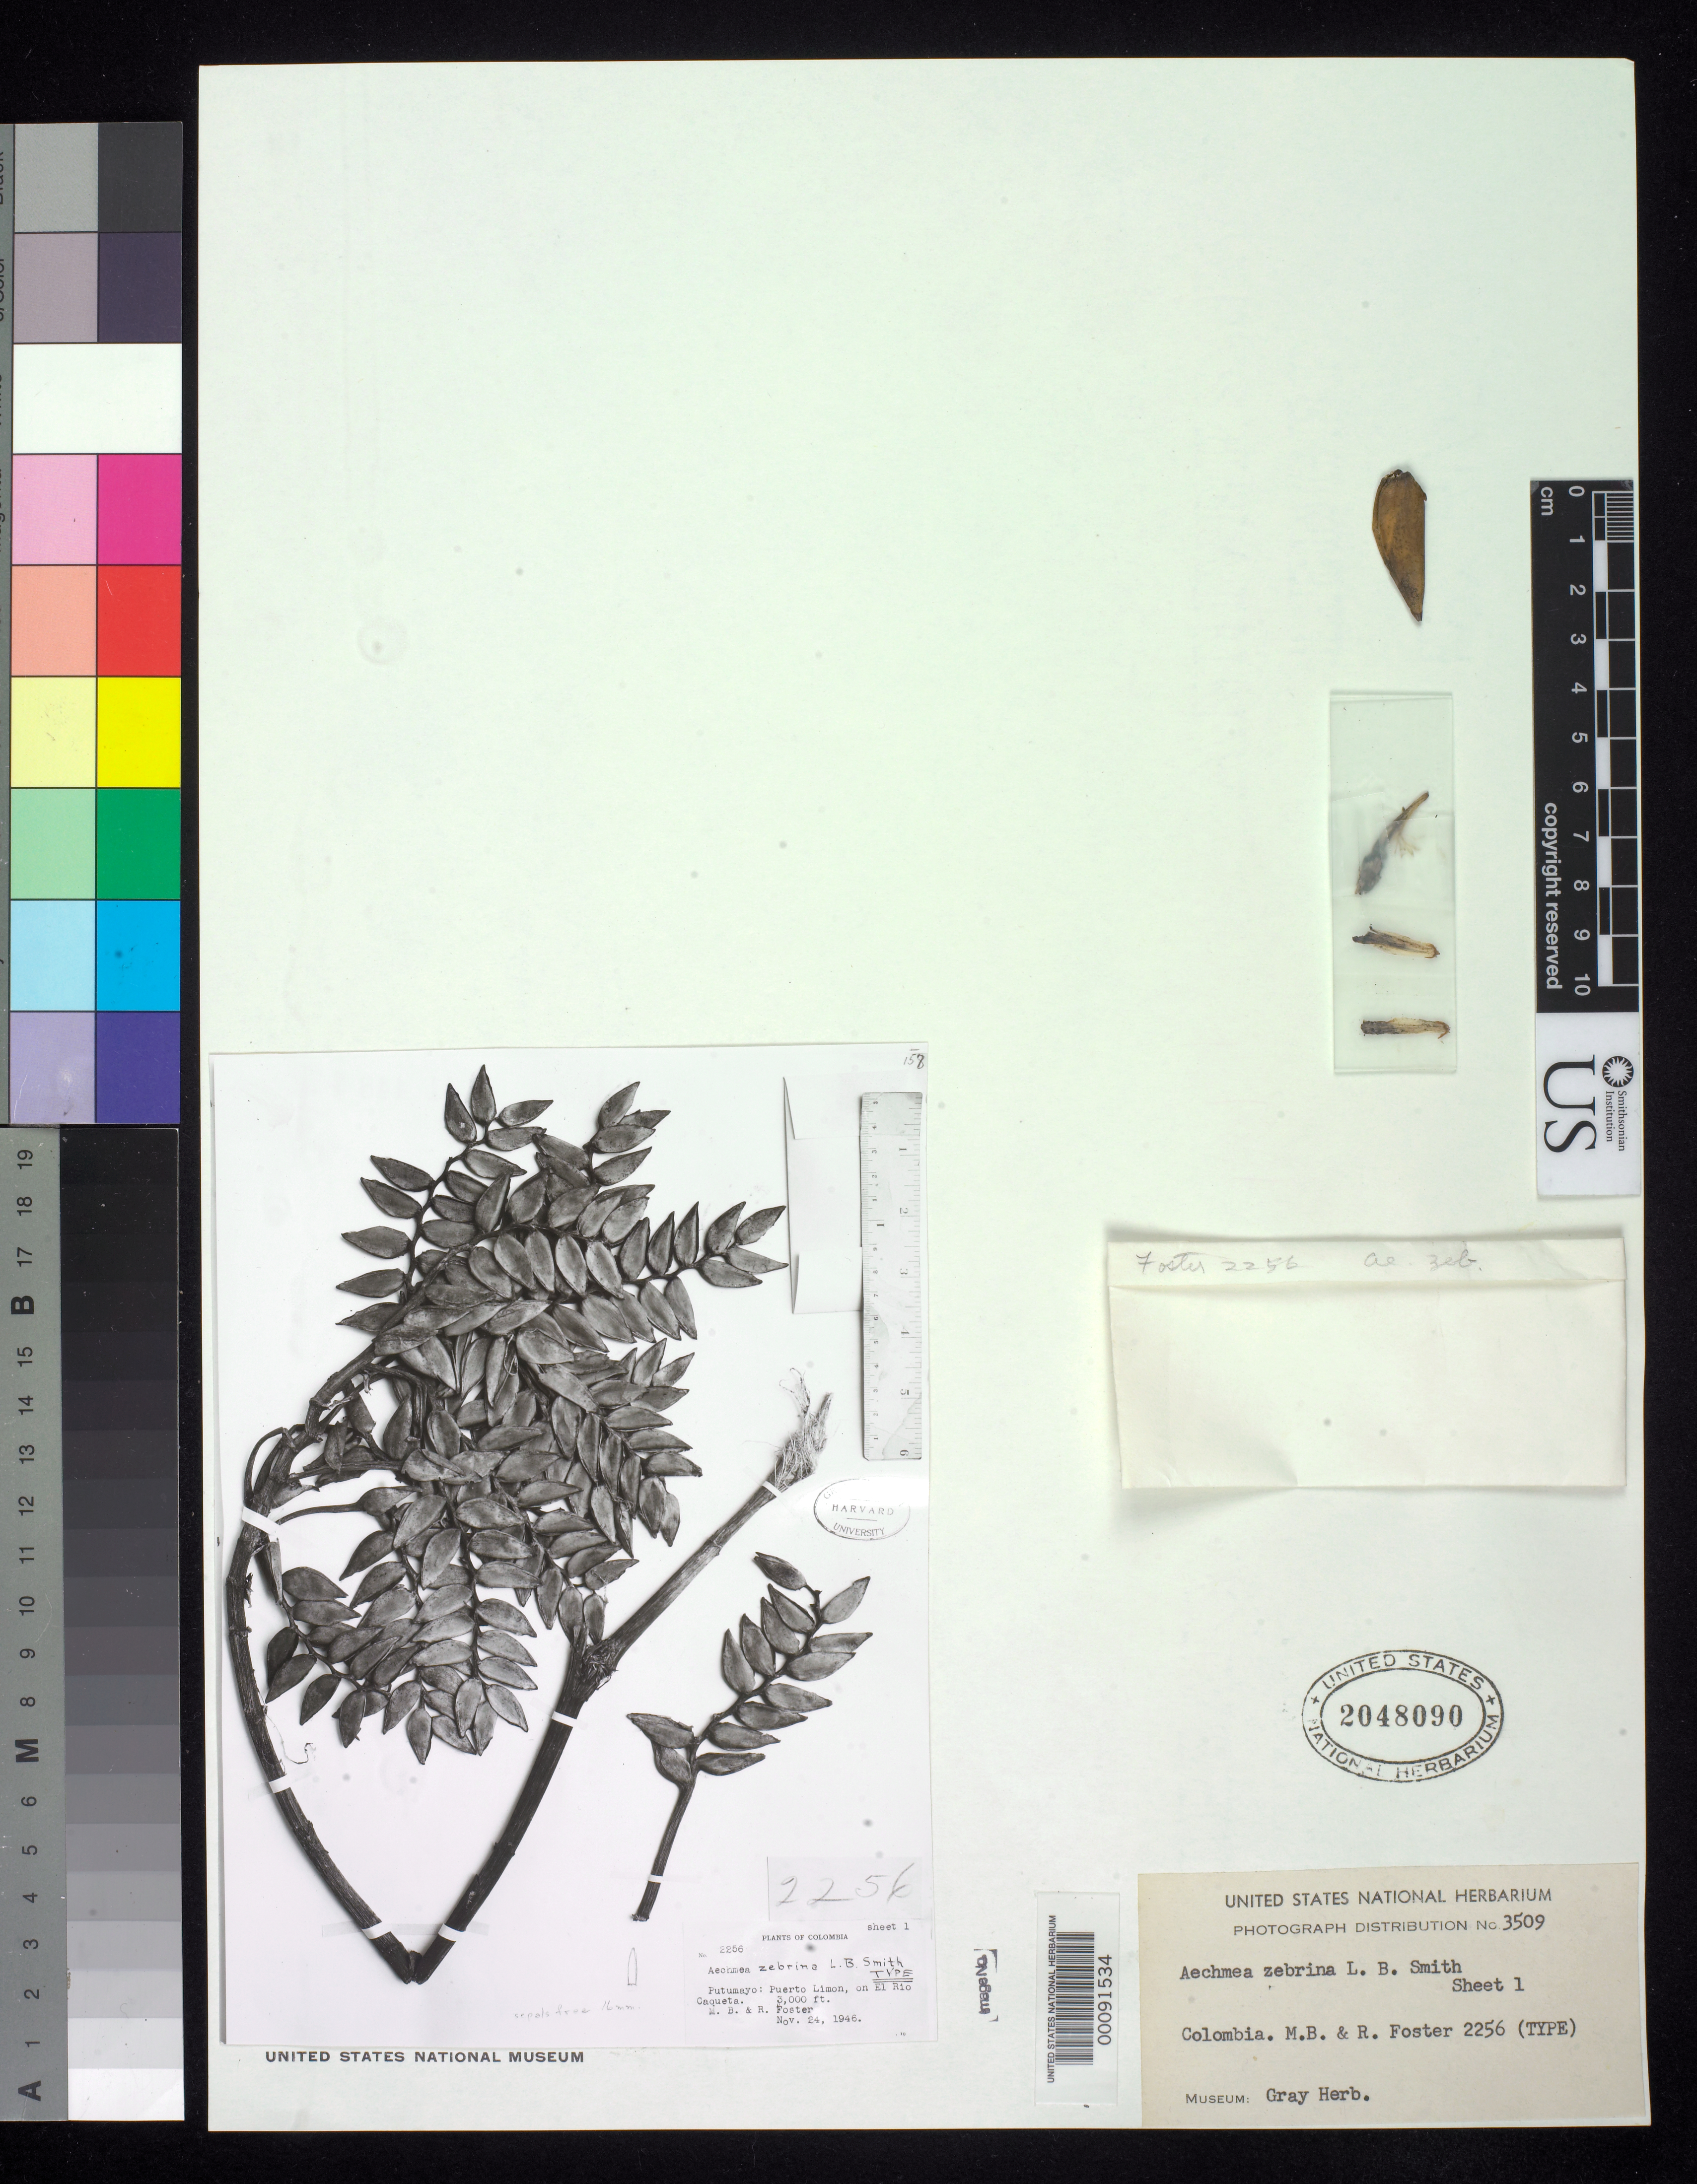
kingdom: Plantae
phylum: Tracheophyta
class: Liliopsida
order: Poales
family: Bromeliaceae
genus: Aechmea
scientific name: Aechmea zebrina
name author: L.B. Sm.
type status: Isotype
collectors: M. B. Foster & R. C. Foster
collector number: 2256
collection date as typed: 24 Nov 1946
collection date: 1946-11-24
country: Colombia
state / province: Putumayo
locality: Puerto Limon, near El Rio Caqueta.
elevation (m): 914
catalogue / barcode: US 2048090